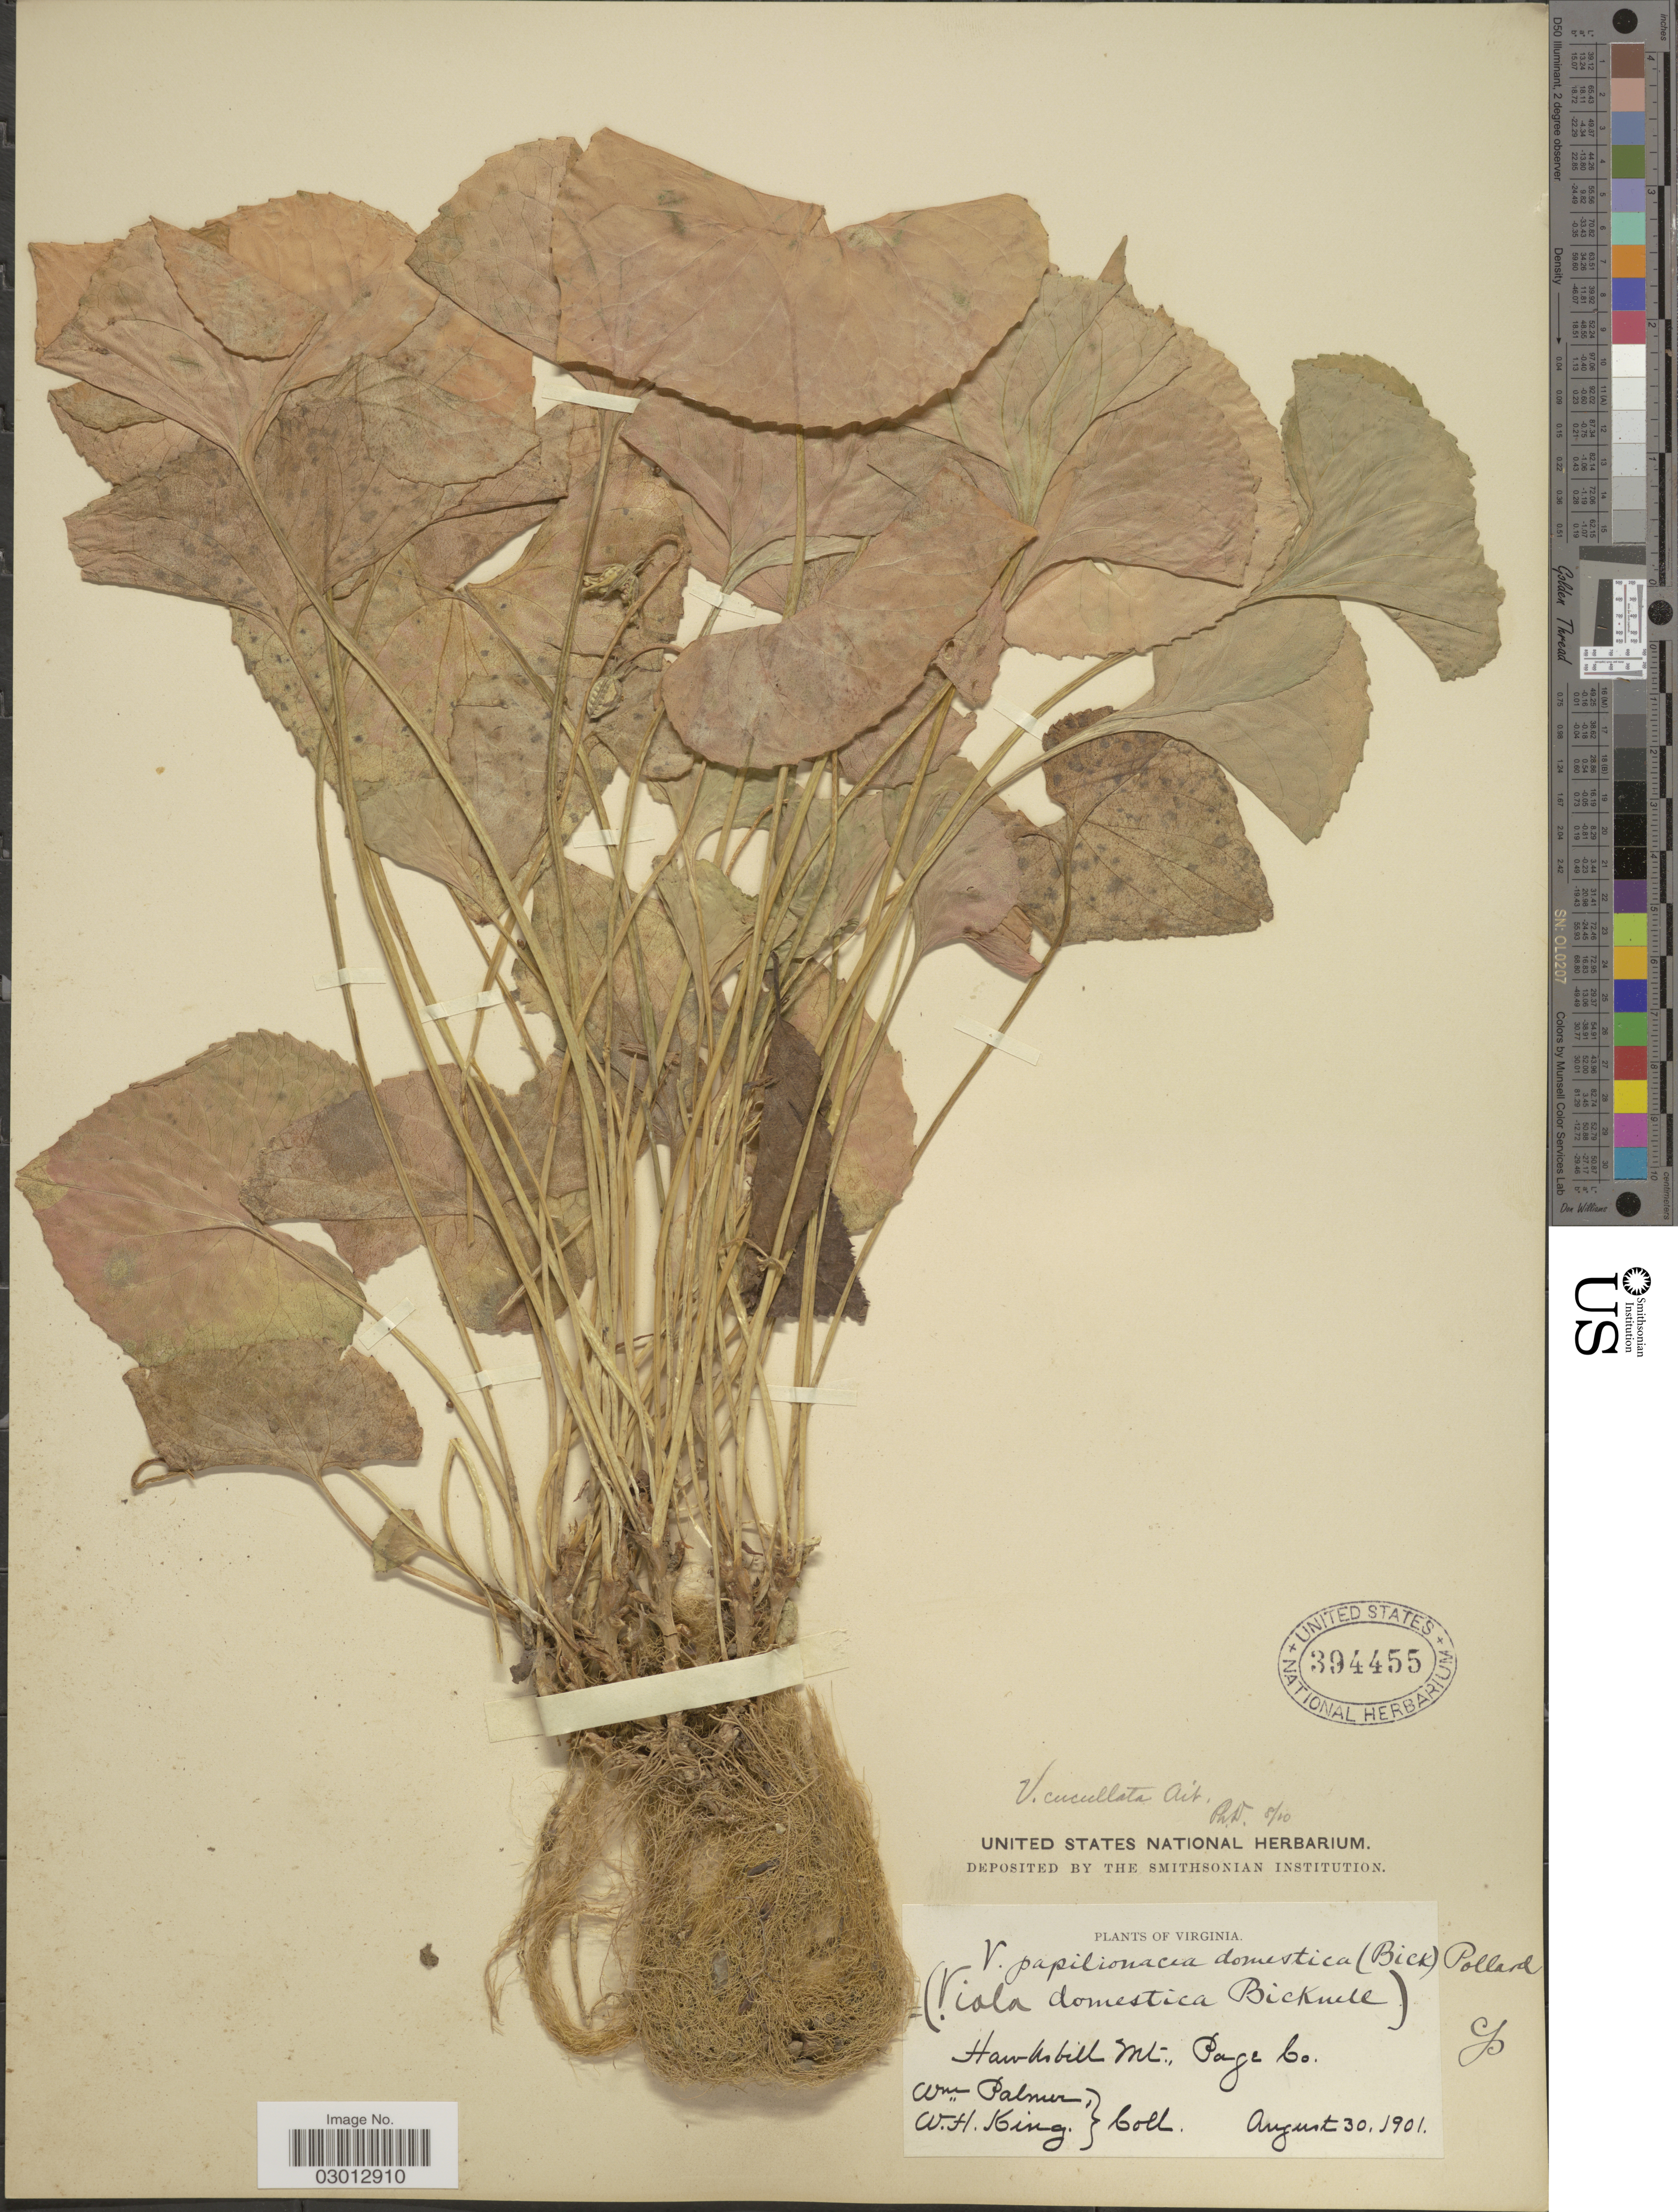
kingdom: Plantae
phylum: Tracheophyta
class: Magnoliopsida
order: Malpighiales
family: Violaceae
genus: Viola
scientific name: Viola papilionacea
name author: Pursh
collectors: W. Palmer & W. H. King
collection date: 1901-08-30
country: United States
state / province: Virginia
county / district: Page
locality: Hawksbill Mt.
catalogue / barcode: US 394455